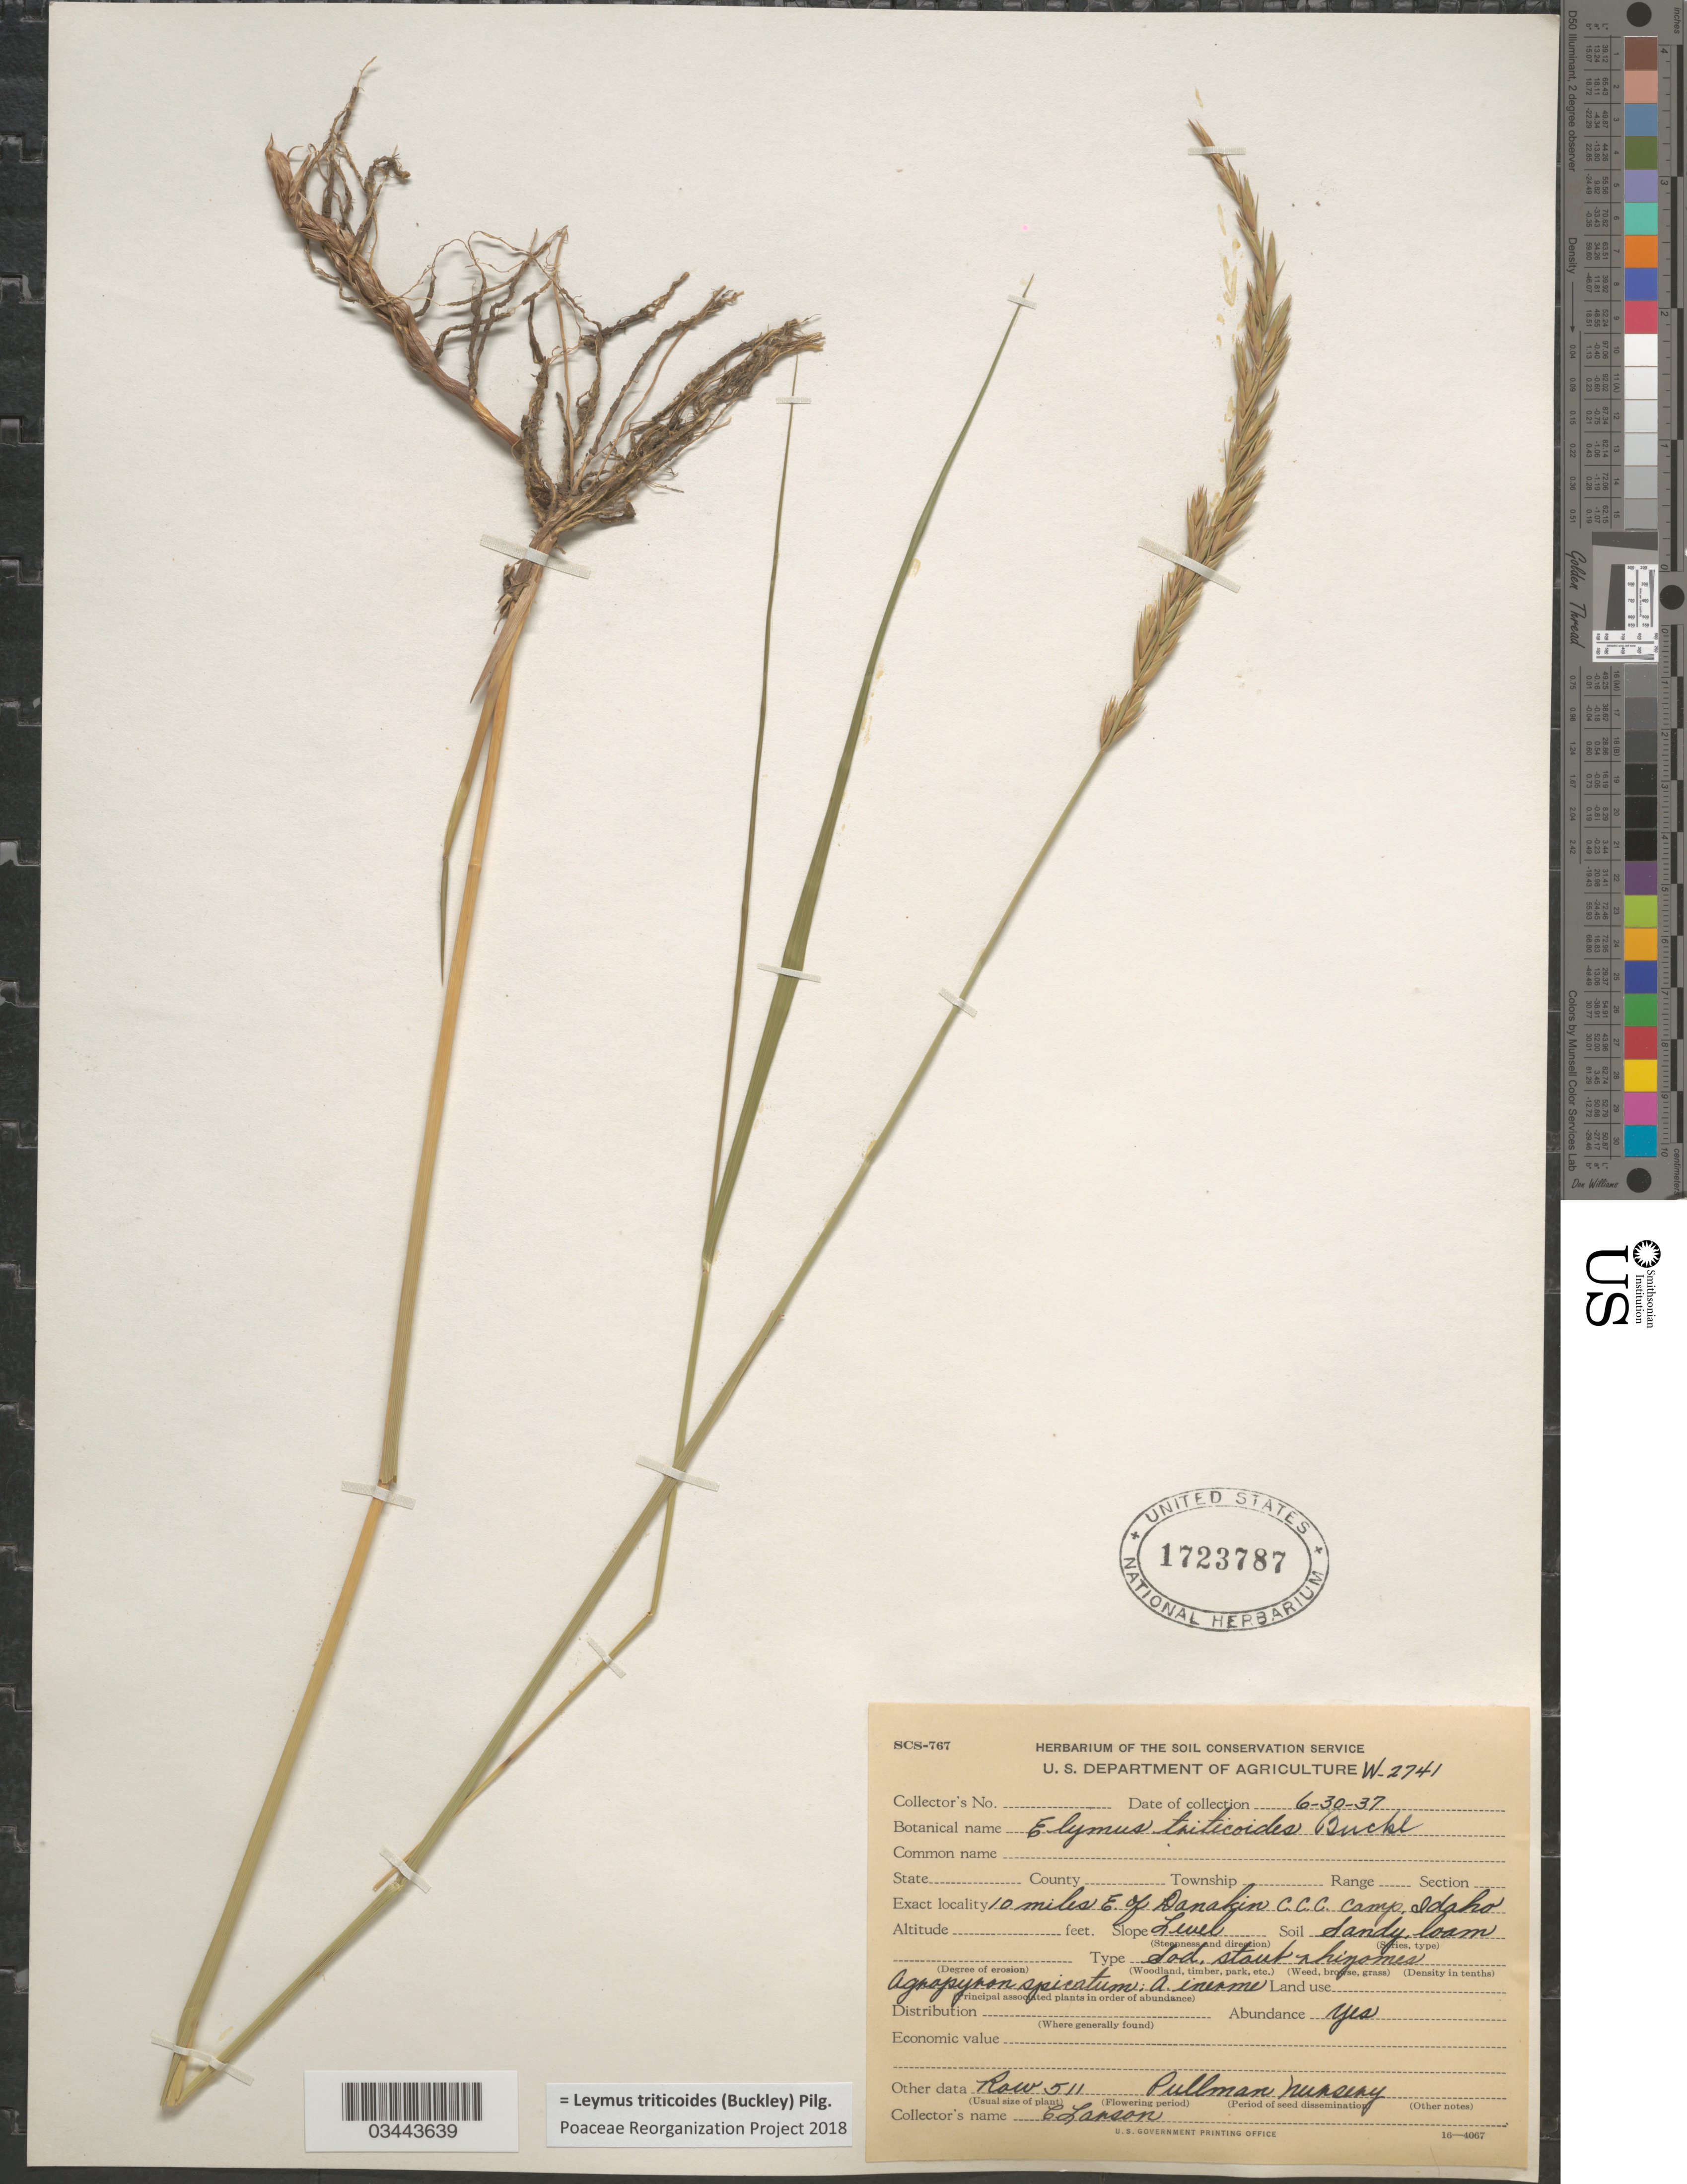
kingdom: Plantae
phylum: Tracheophyta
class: Liliopsida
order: Poales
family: Poaceae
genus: Leymus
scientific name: Leymus triticoides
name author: (Buckley) Pilg.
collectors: C. Larson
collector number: W-2741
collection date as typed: Transcribed d/m/y: 30/6/37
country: United States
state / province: Idaho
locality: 10 miles E of Danakin C. C. C. camp, Idaho. Row 511. Pullman Nursery.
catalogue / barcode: US 1723787